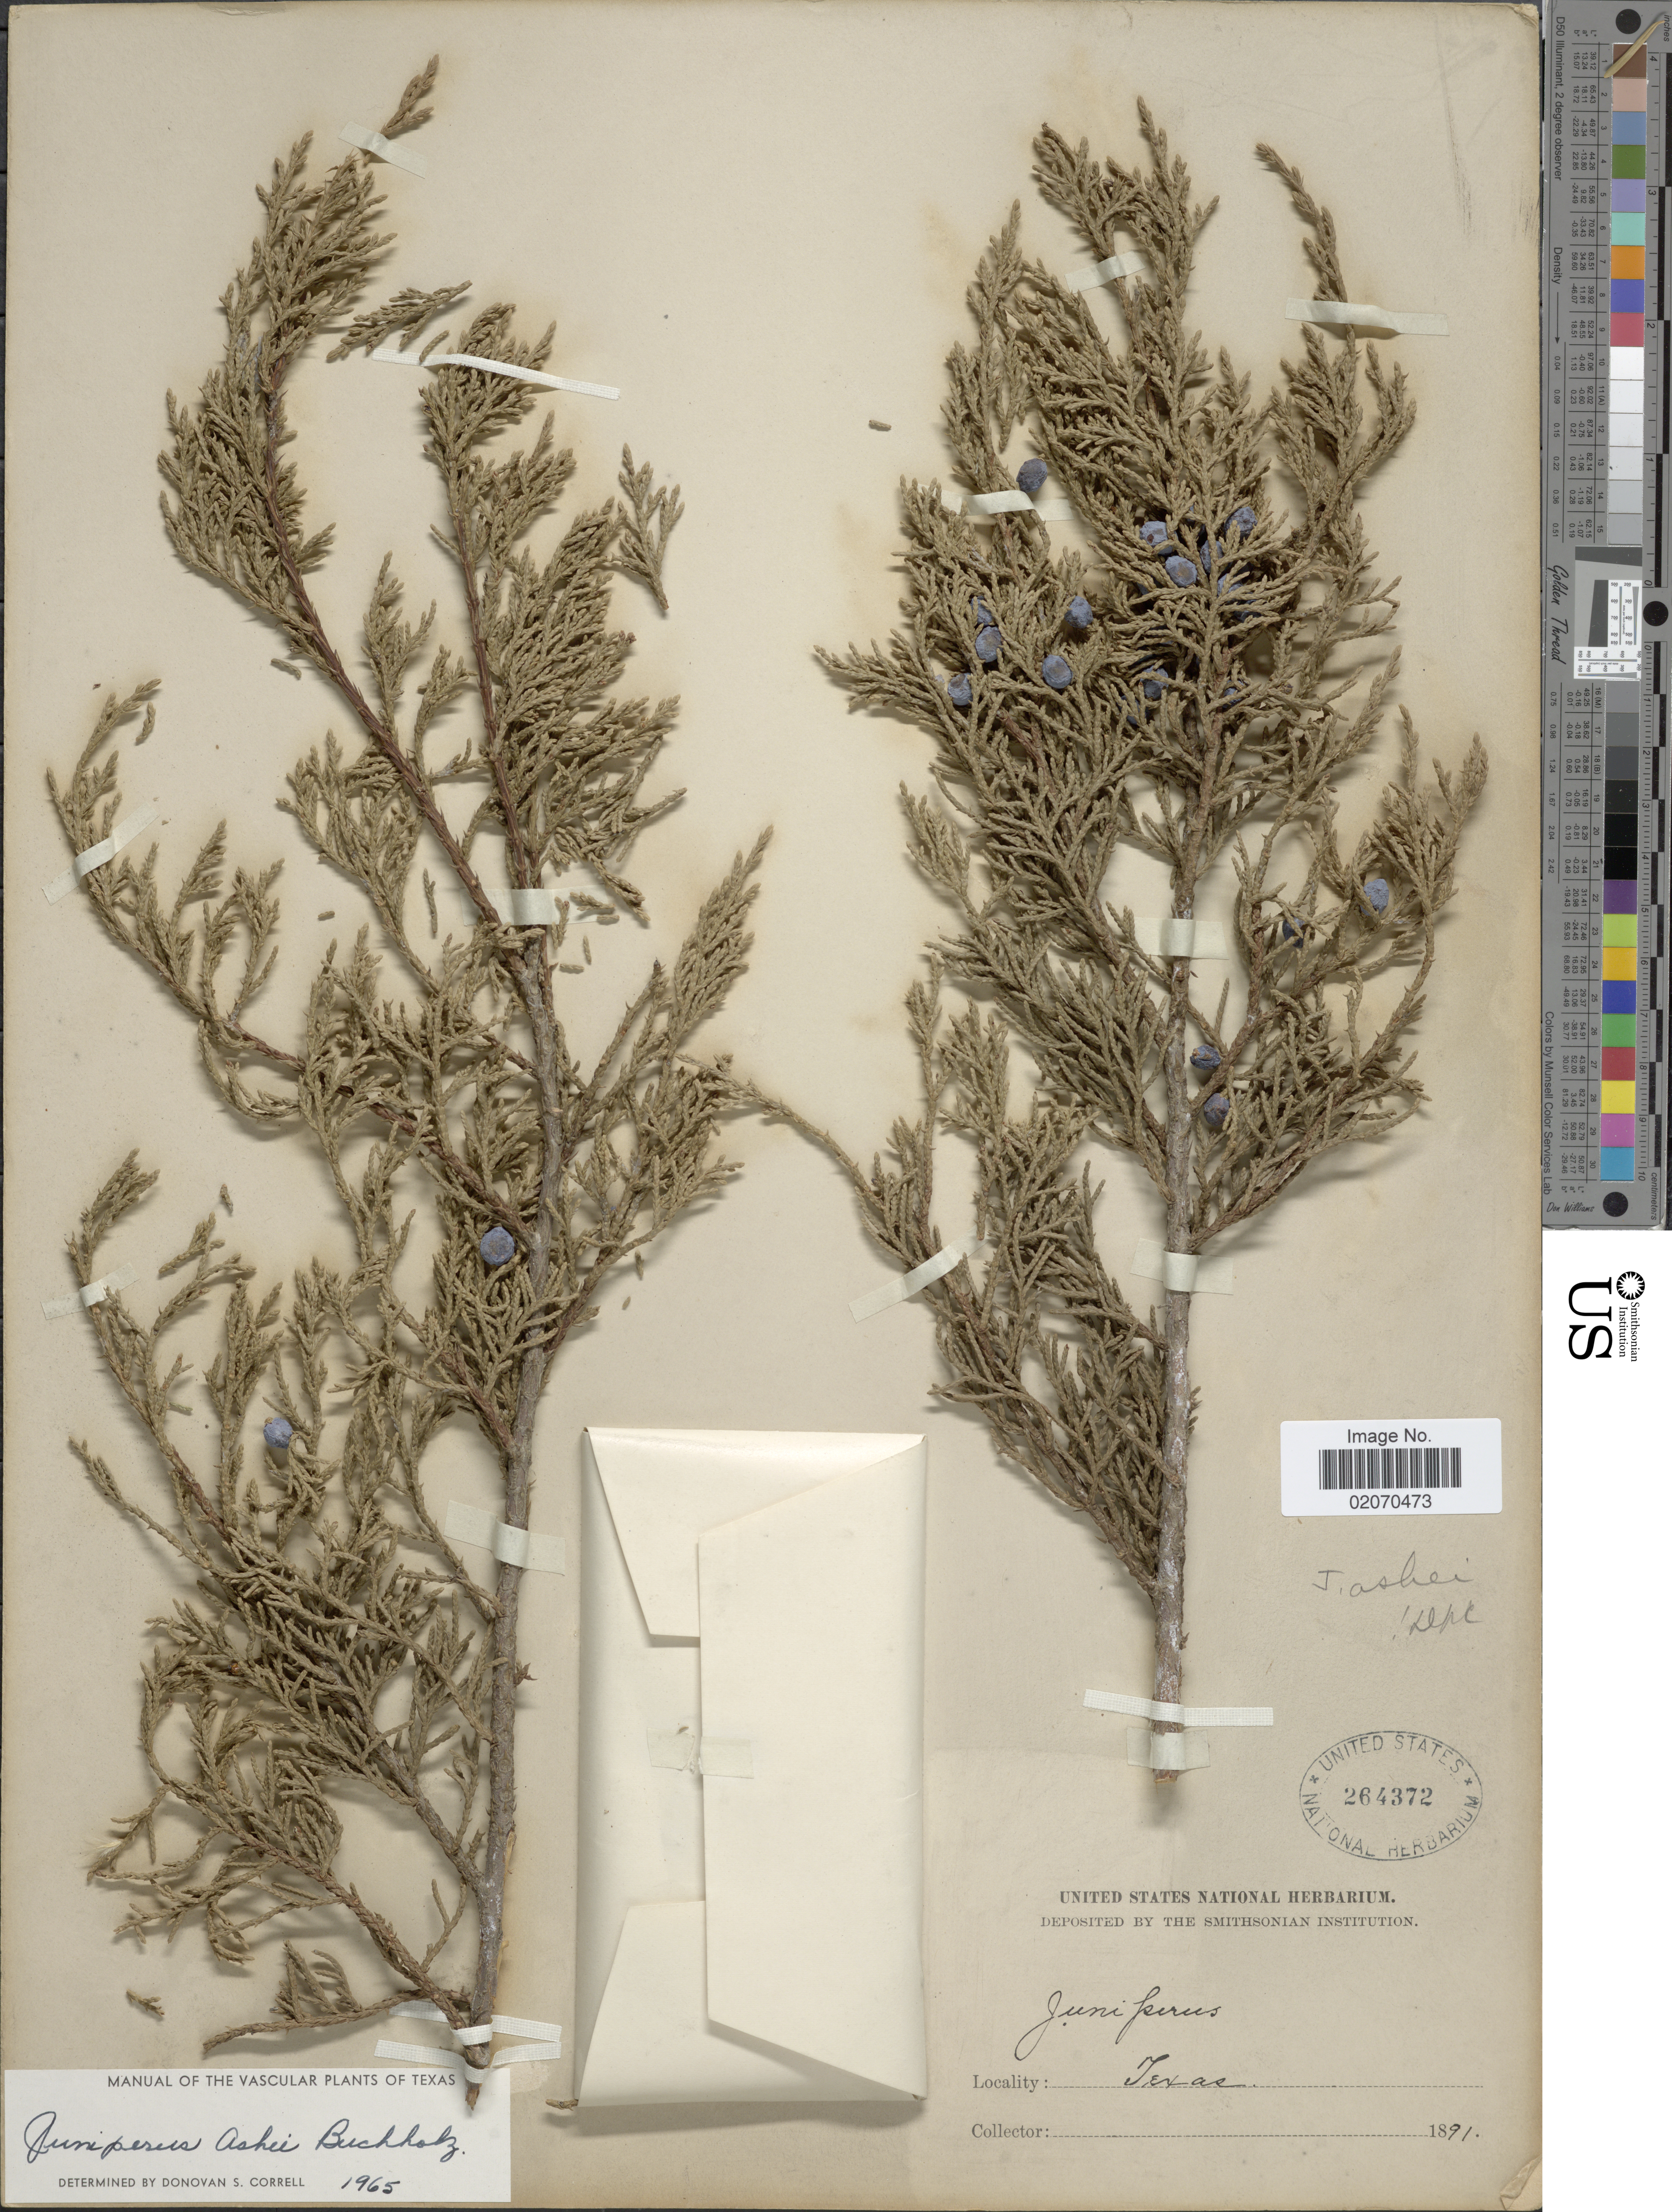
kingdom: Plantae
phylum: Tracheophyta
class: Pinopsida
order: Pinales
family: Cupressaceae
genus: Juniperus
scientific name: Juniperus ashei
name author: J. Buchholz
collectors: ex herb. United States National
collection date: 1891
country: United States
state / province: Texas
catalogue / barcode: US 264372